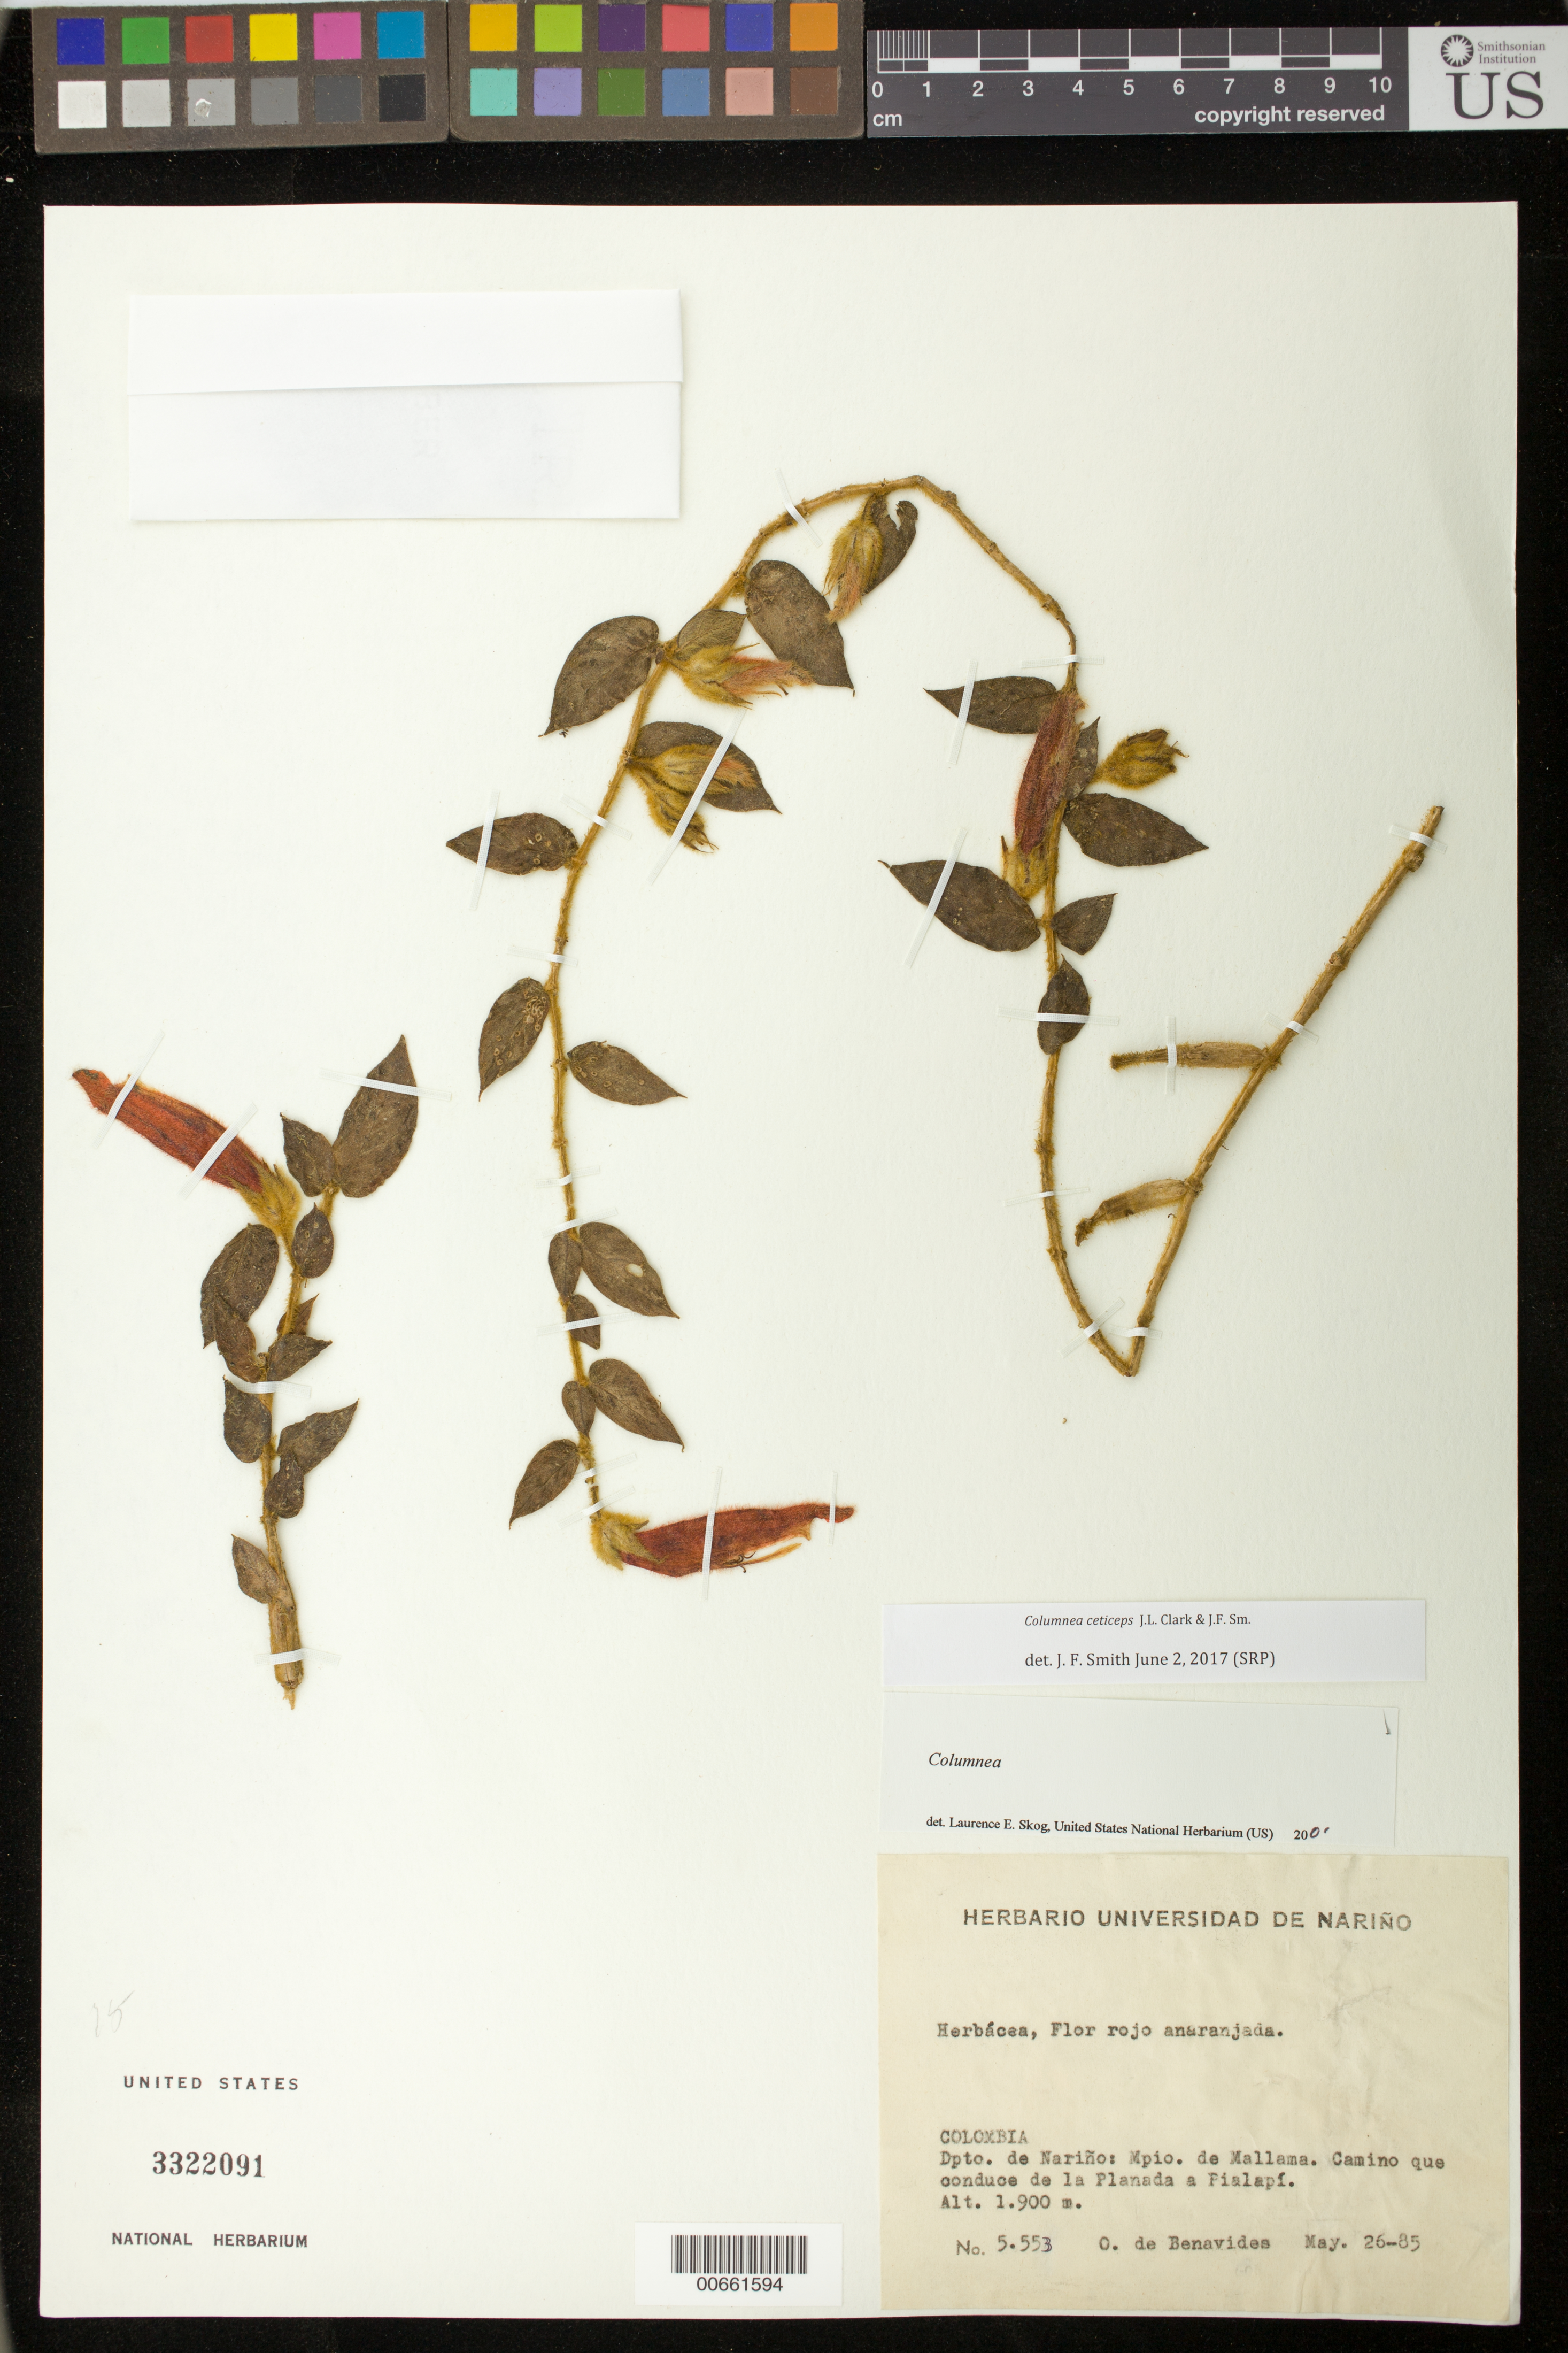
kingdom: Plantae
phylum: Tracheophyta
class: Magnoliopsida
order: Lamiales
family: Gesneriaceae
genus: Columnea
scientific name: Columnea ceticeps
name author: J.L. Clark & J.F. Sm.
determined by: Smith, J. F.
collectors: Olga S. de Benavides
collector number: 5553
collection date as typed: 26 May 1985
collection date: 1985-05-26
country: Colombia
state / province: Nariño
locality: Mpio. de Mallama, camino que conduce de la Planada a Pialapí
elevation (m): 1900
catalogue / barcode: US 3322091